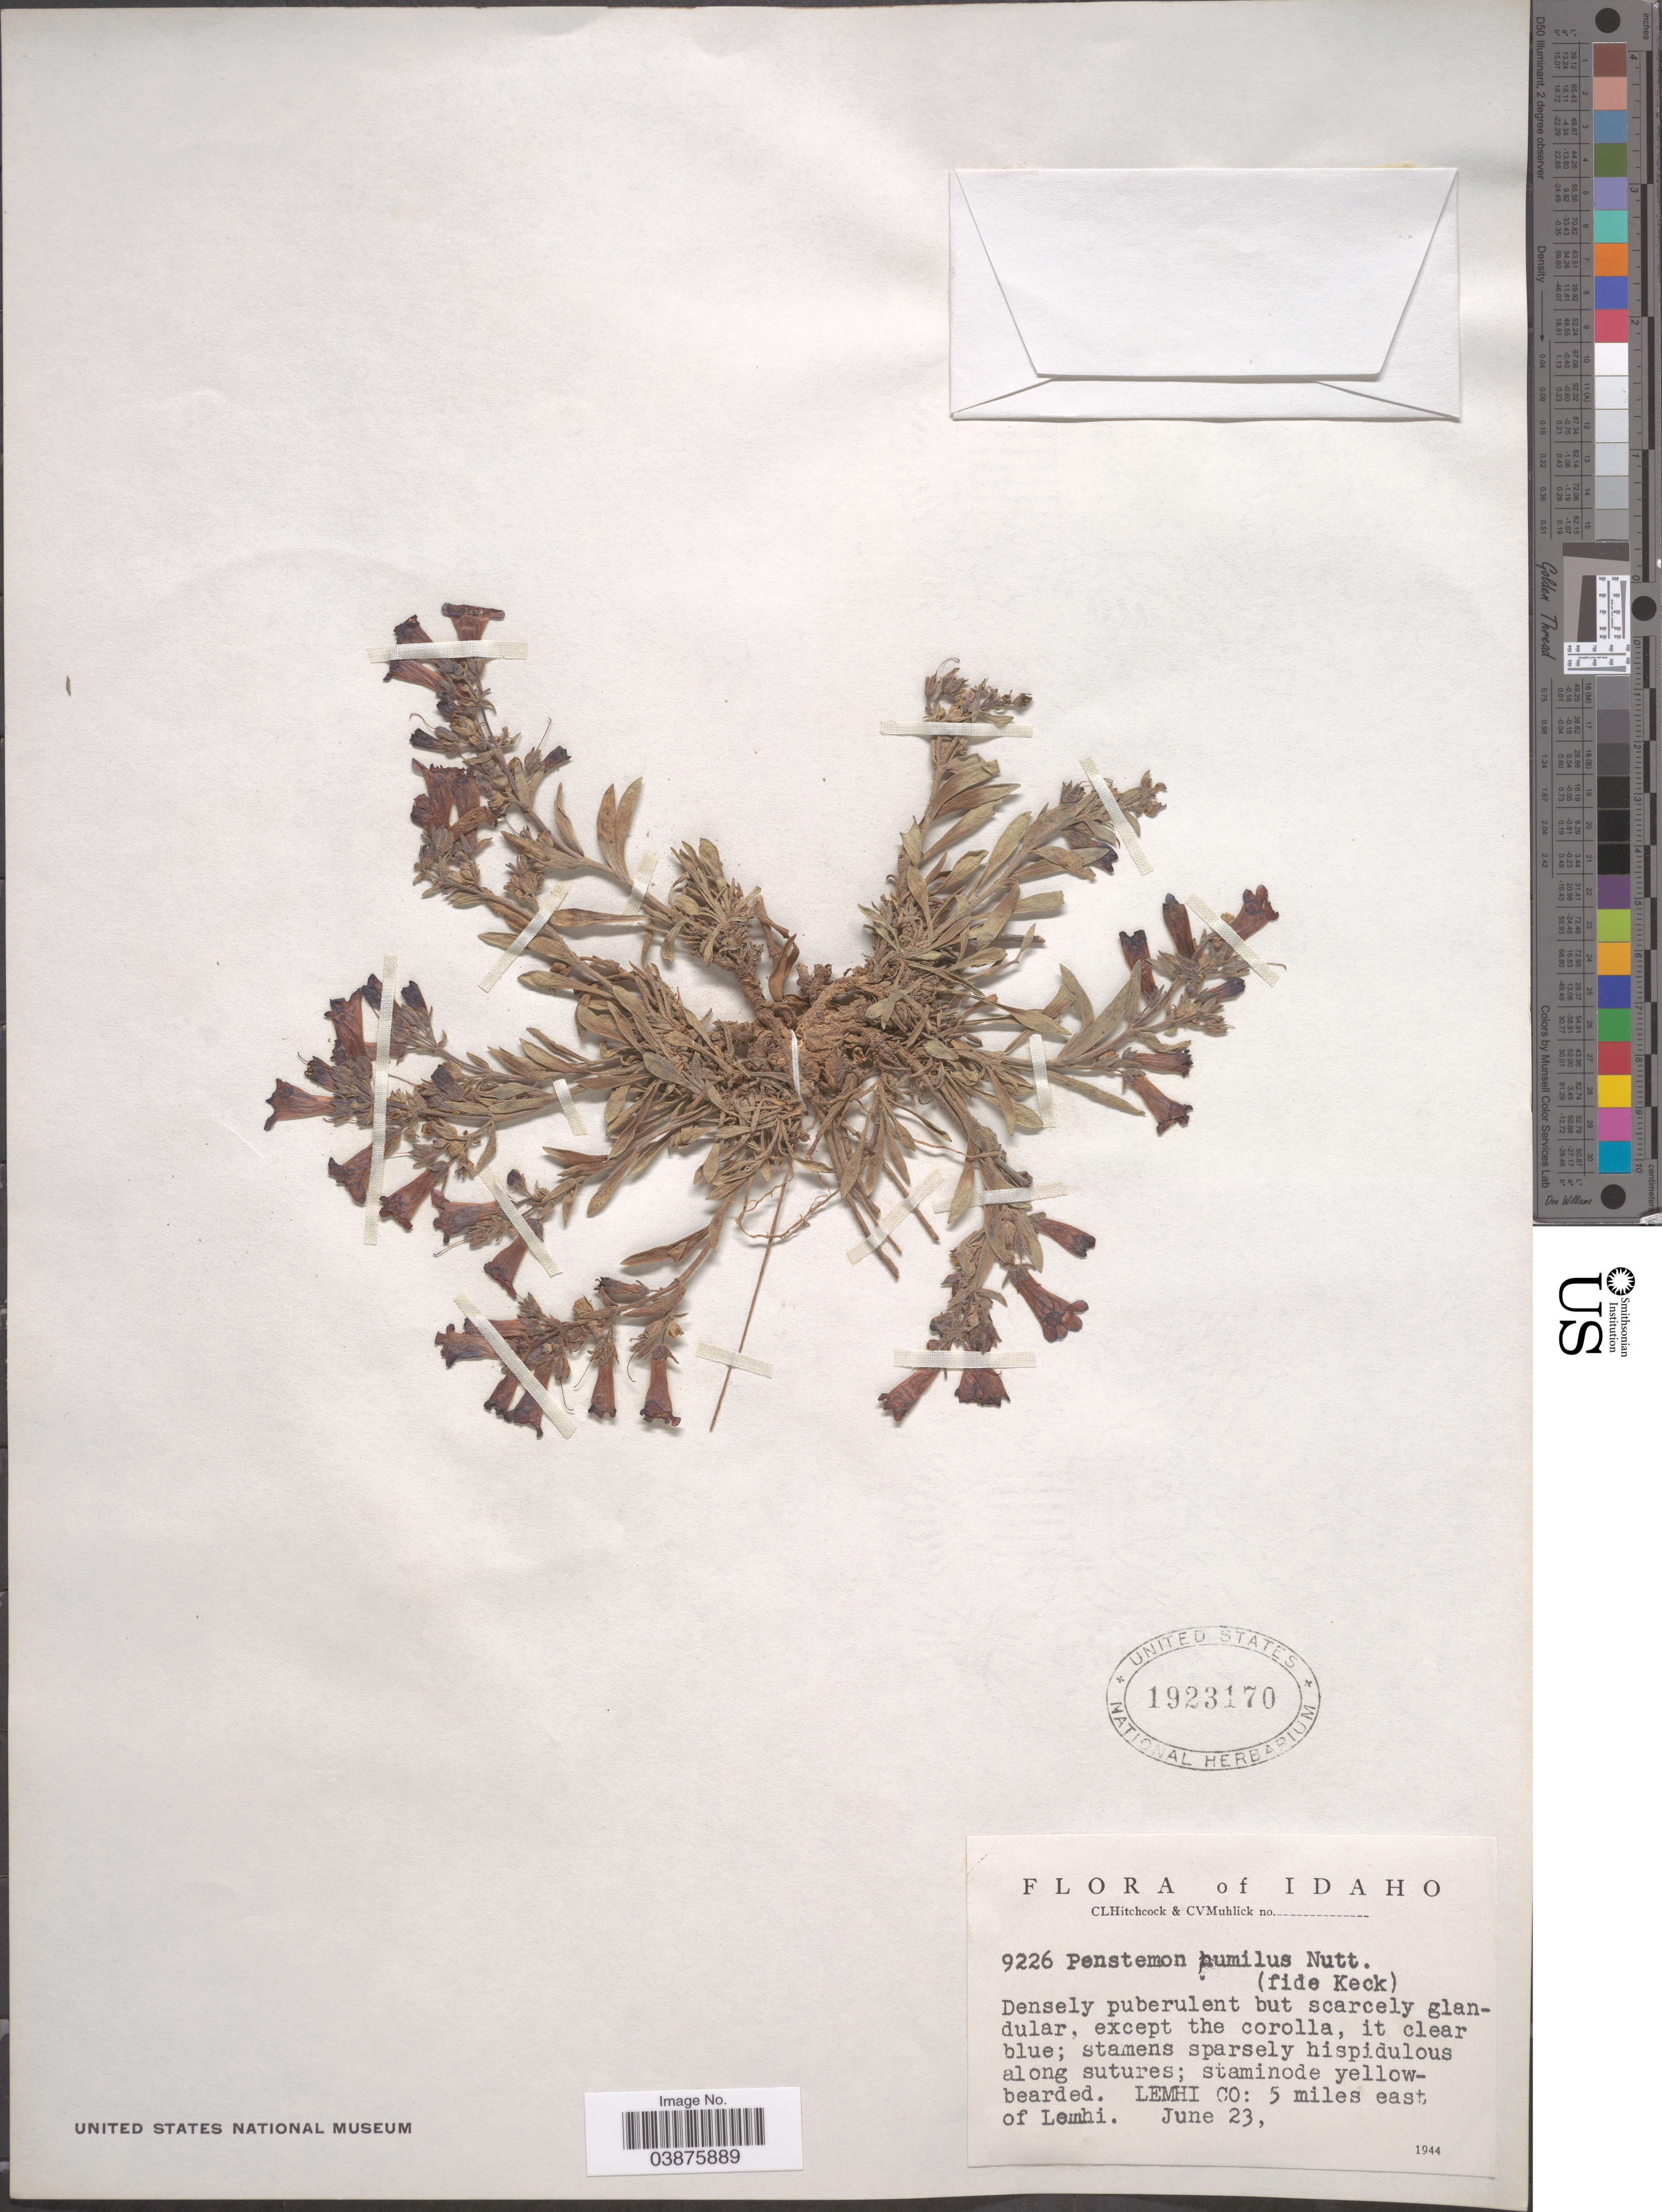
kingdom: Plantae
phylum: Tracheophyta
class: Magnoliopsida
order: Lamiales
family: Plantaginaceae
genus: Penstemon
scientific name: Penstemon humilis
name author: Nutt. ex A. Gray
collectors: C. L. Hitchcock & C. V. Muhlick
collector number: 9226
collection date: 1944-06-23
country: United States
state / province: Idaho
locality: Lemhi Co: 5 miles east of Lemhi.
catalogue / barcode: US 1923170